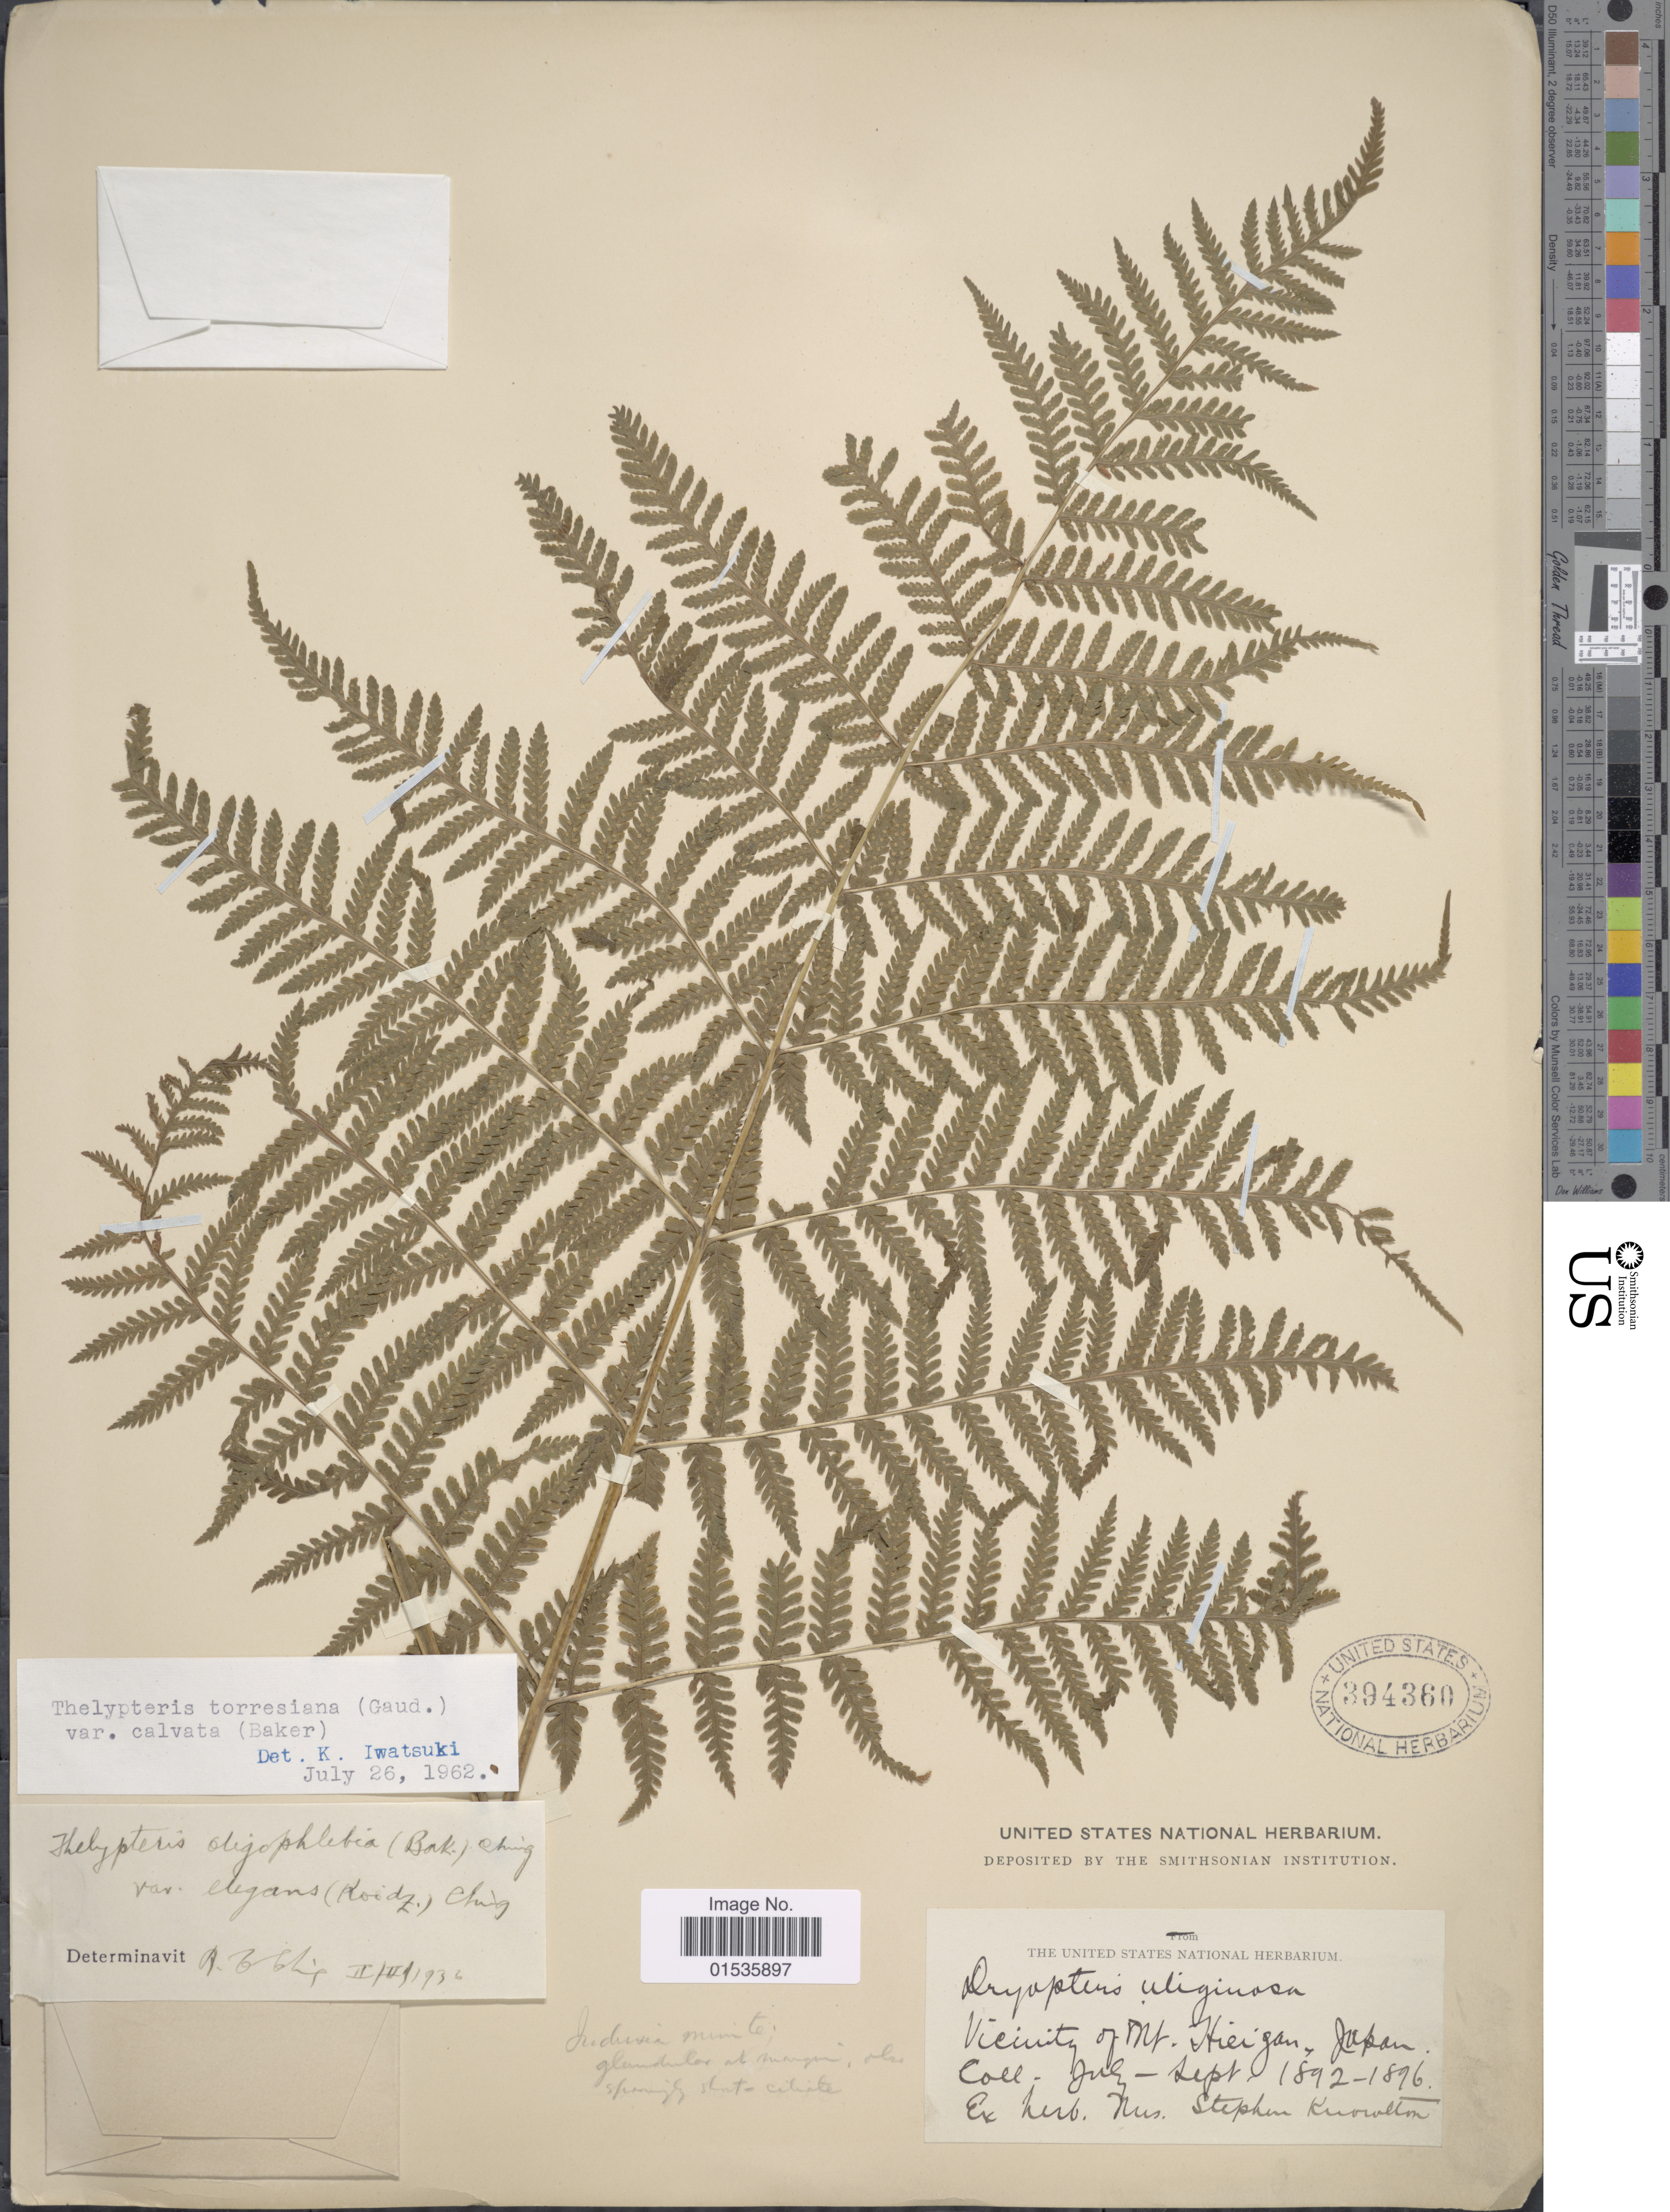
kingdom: Plantae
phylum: Tracheophyta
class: Polypodiopsida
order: Polypodiales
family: Thelypteridaceae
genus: Macrothelypteris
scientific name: Macrothelypteris torresiana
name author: (Gaudich.) Ching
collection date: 1892-07/1896-09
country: Japan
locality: Vicinity of Mt. Hieizan, Japan.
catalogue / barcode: US 394360